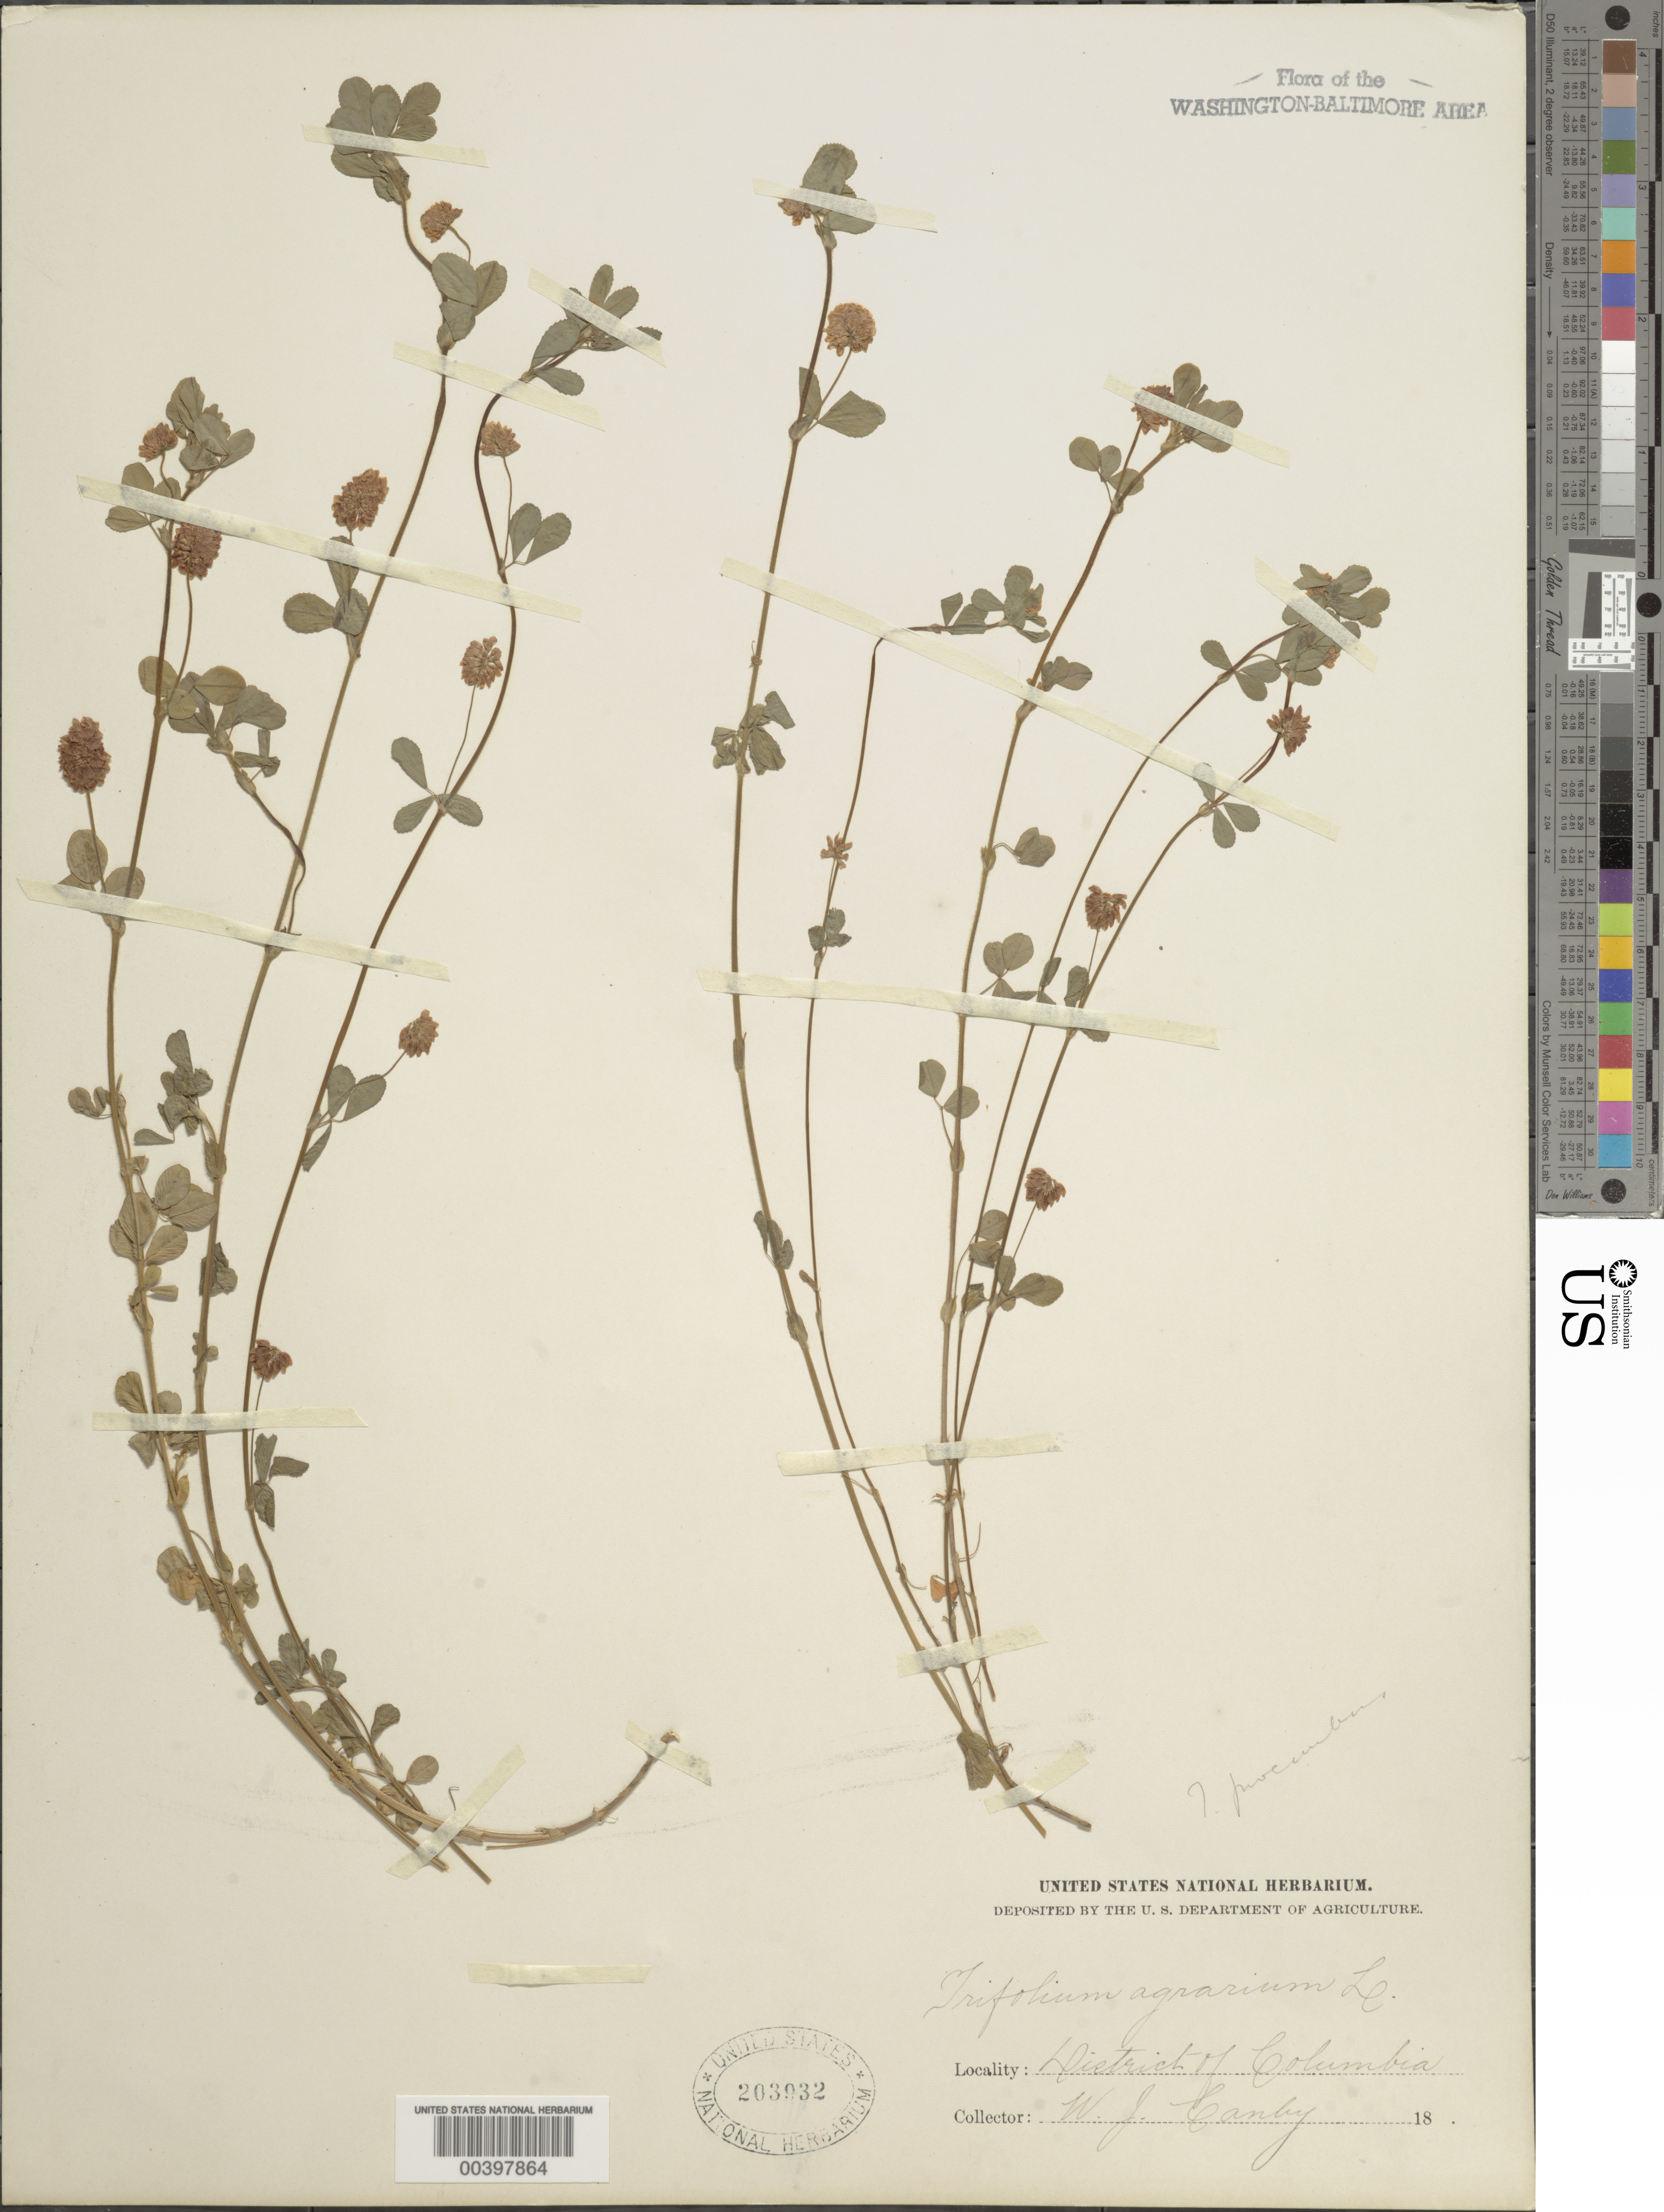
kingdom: Plantae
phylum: Tracheophyta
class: Magnoliopsida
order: Fabales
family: Fabaceae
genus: Trifolium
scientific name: Trifolium campestre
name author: Schreb.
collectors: W. Canby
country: United States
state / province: District of Columbia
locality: Washington DC area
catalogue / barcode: US 203932